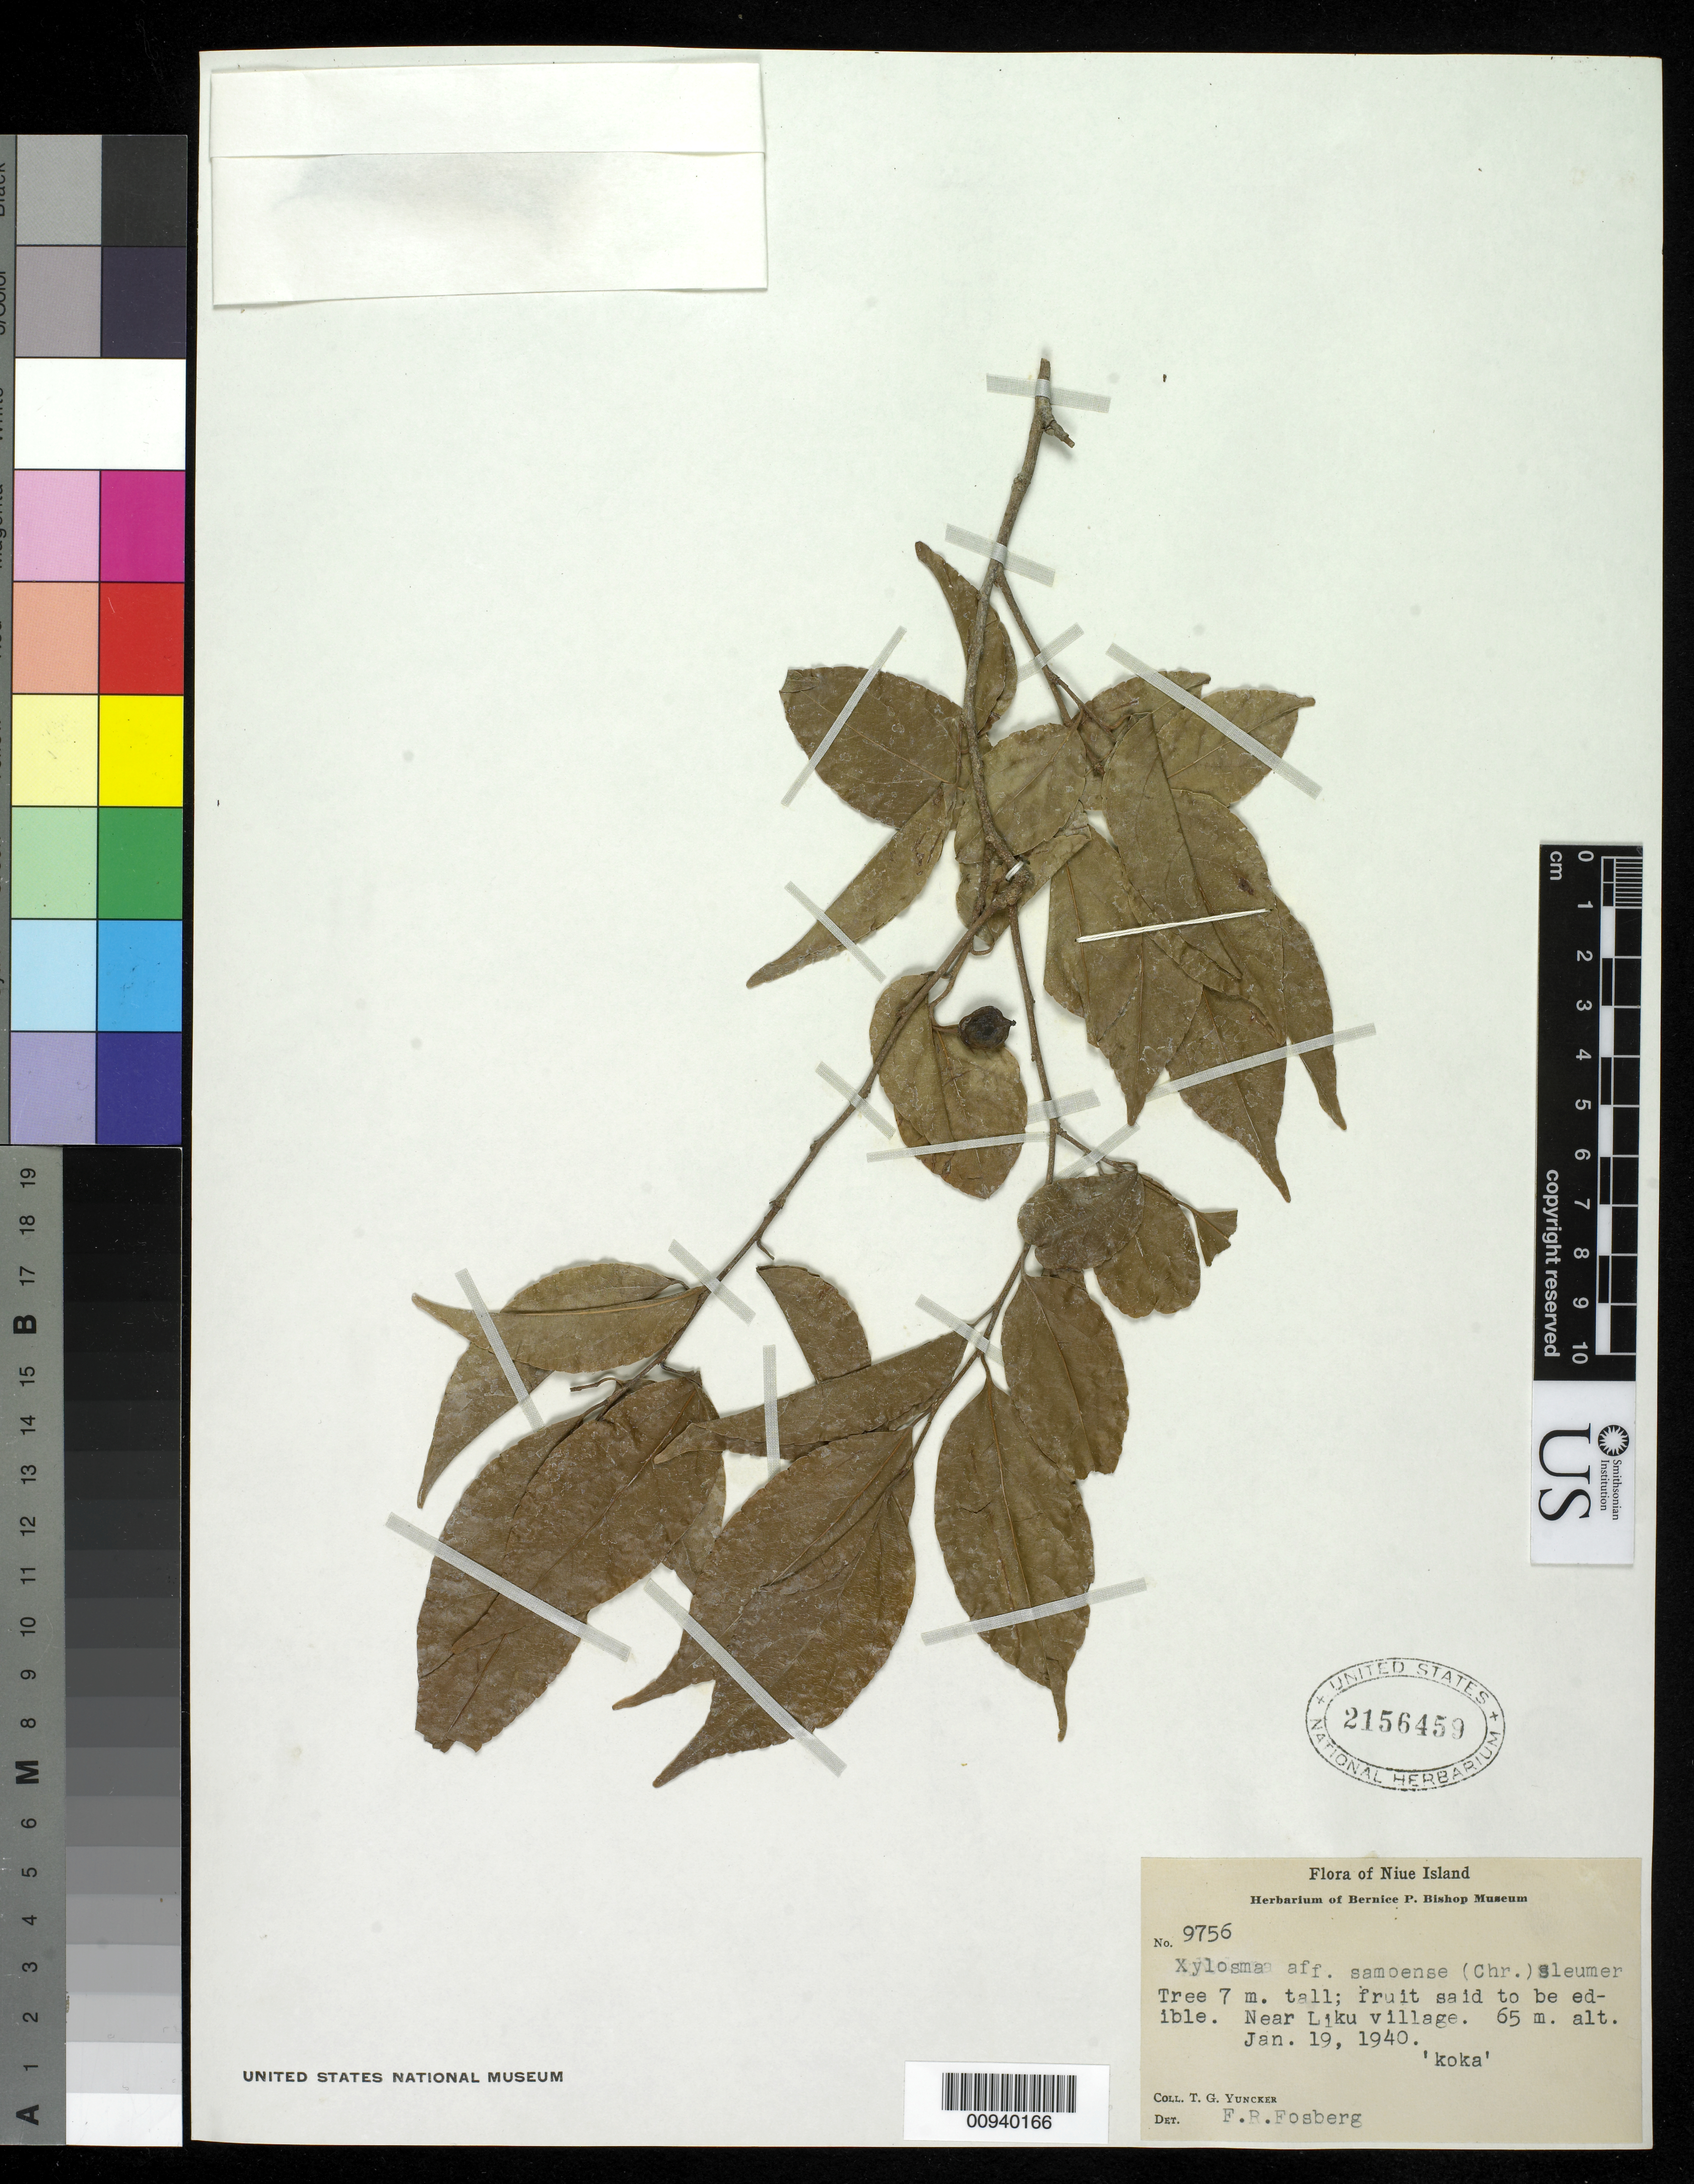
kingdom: Plantae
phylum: Tracheophyta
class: Magnoliopsida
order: Malpighiales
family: Salicaceae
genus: Xylosma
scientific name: Xylosma samoensis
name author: (Christoph.) Sleumer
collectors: T. G. Yuncker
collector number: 9756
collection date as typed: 19 Jan 1940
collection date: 1940-01-19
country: Niue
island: Niue I.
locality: Near Liku village.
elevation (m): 65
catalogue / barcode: US 2156459